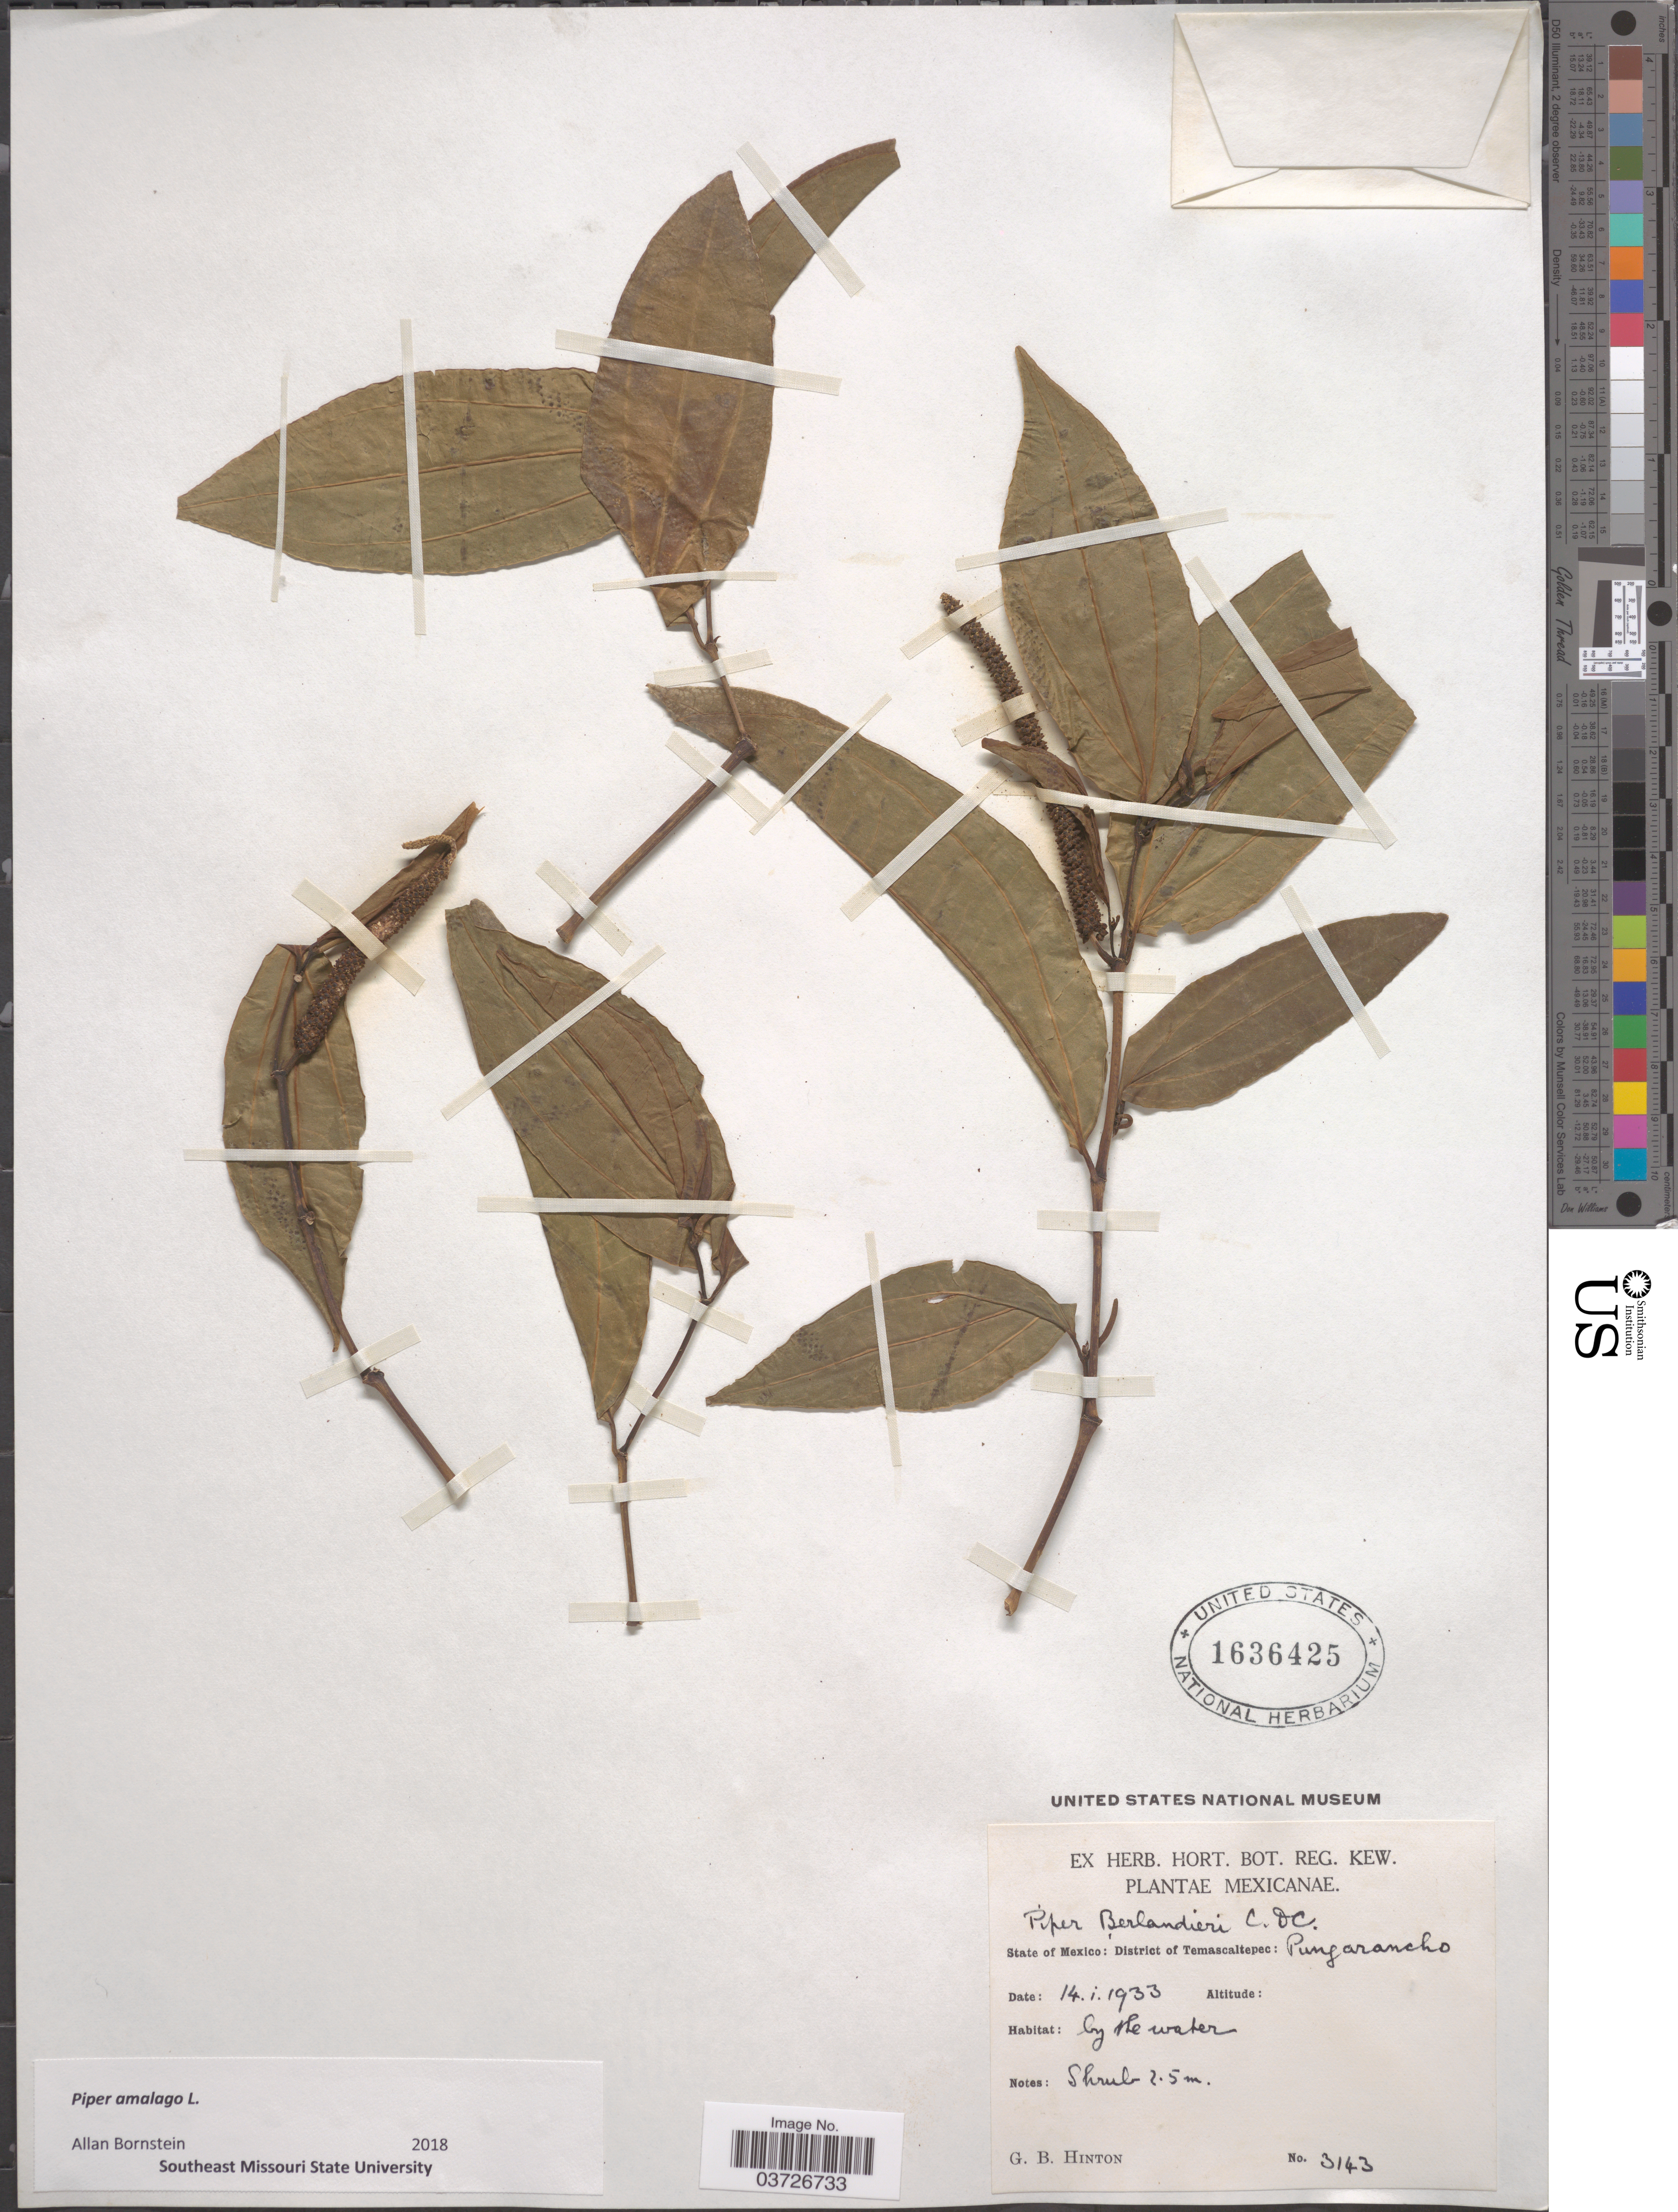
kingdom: Plantae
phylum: Tracheophyta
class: Magnoliopsida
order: Piperales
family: Piperaceae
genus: Piper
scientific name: Piper amalago var. medium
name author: (Jacq.) Yunck.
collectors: G. B. Hinton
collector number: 3143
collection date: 1933-01-14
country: Mexico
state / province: México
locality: District of Temascaltepec: Pungarancho.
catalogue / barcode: US 1636425